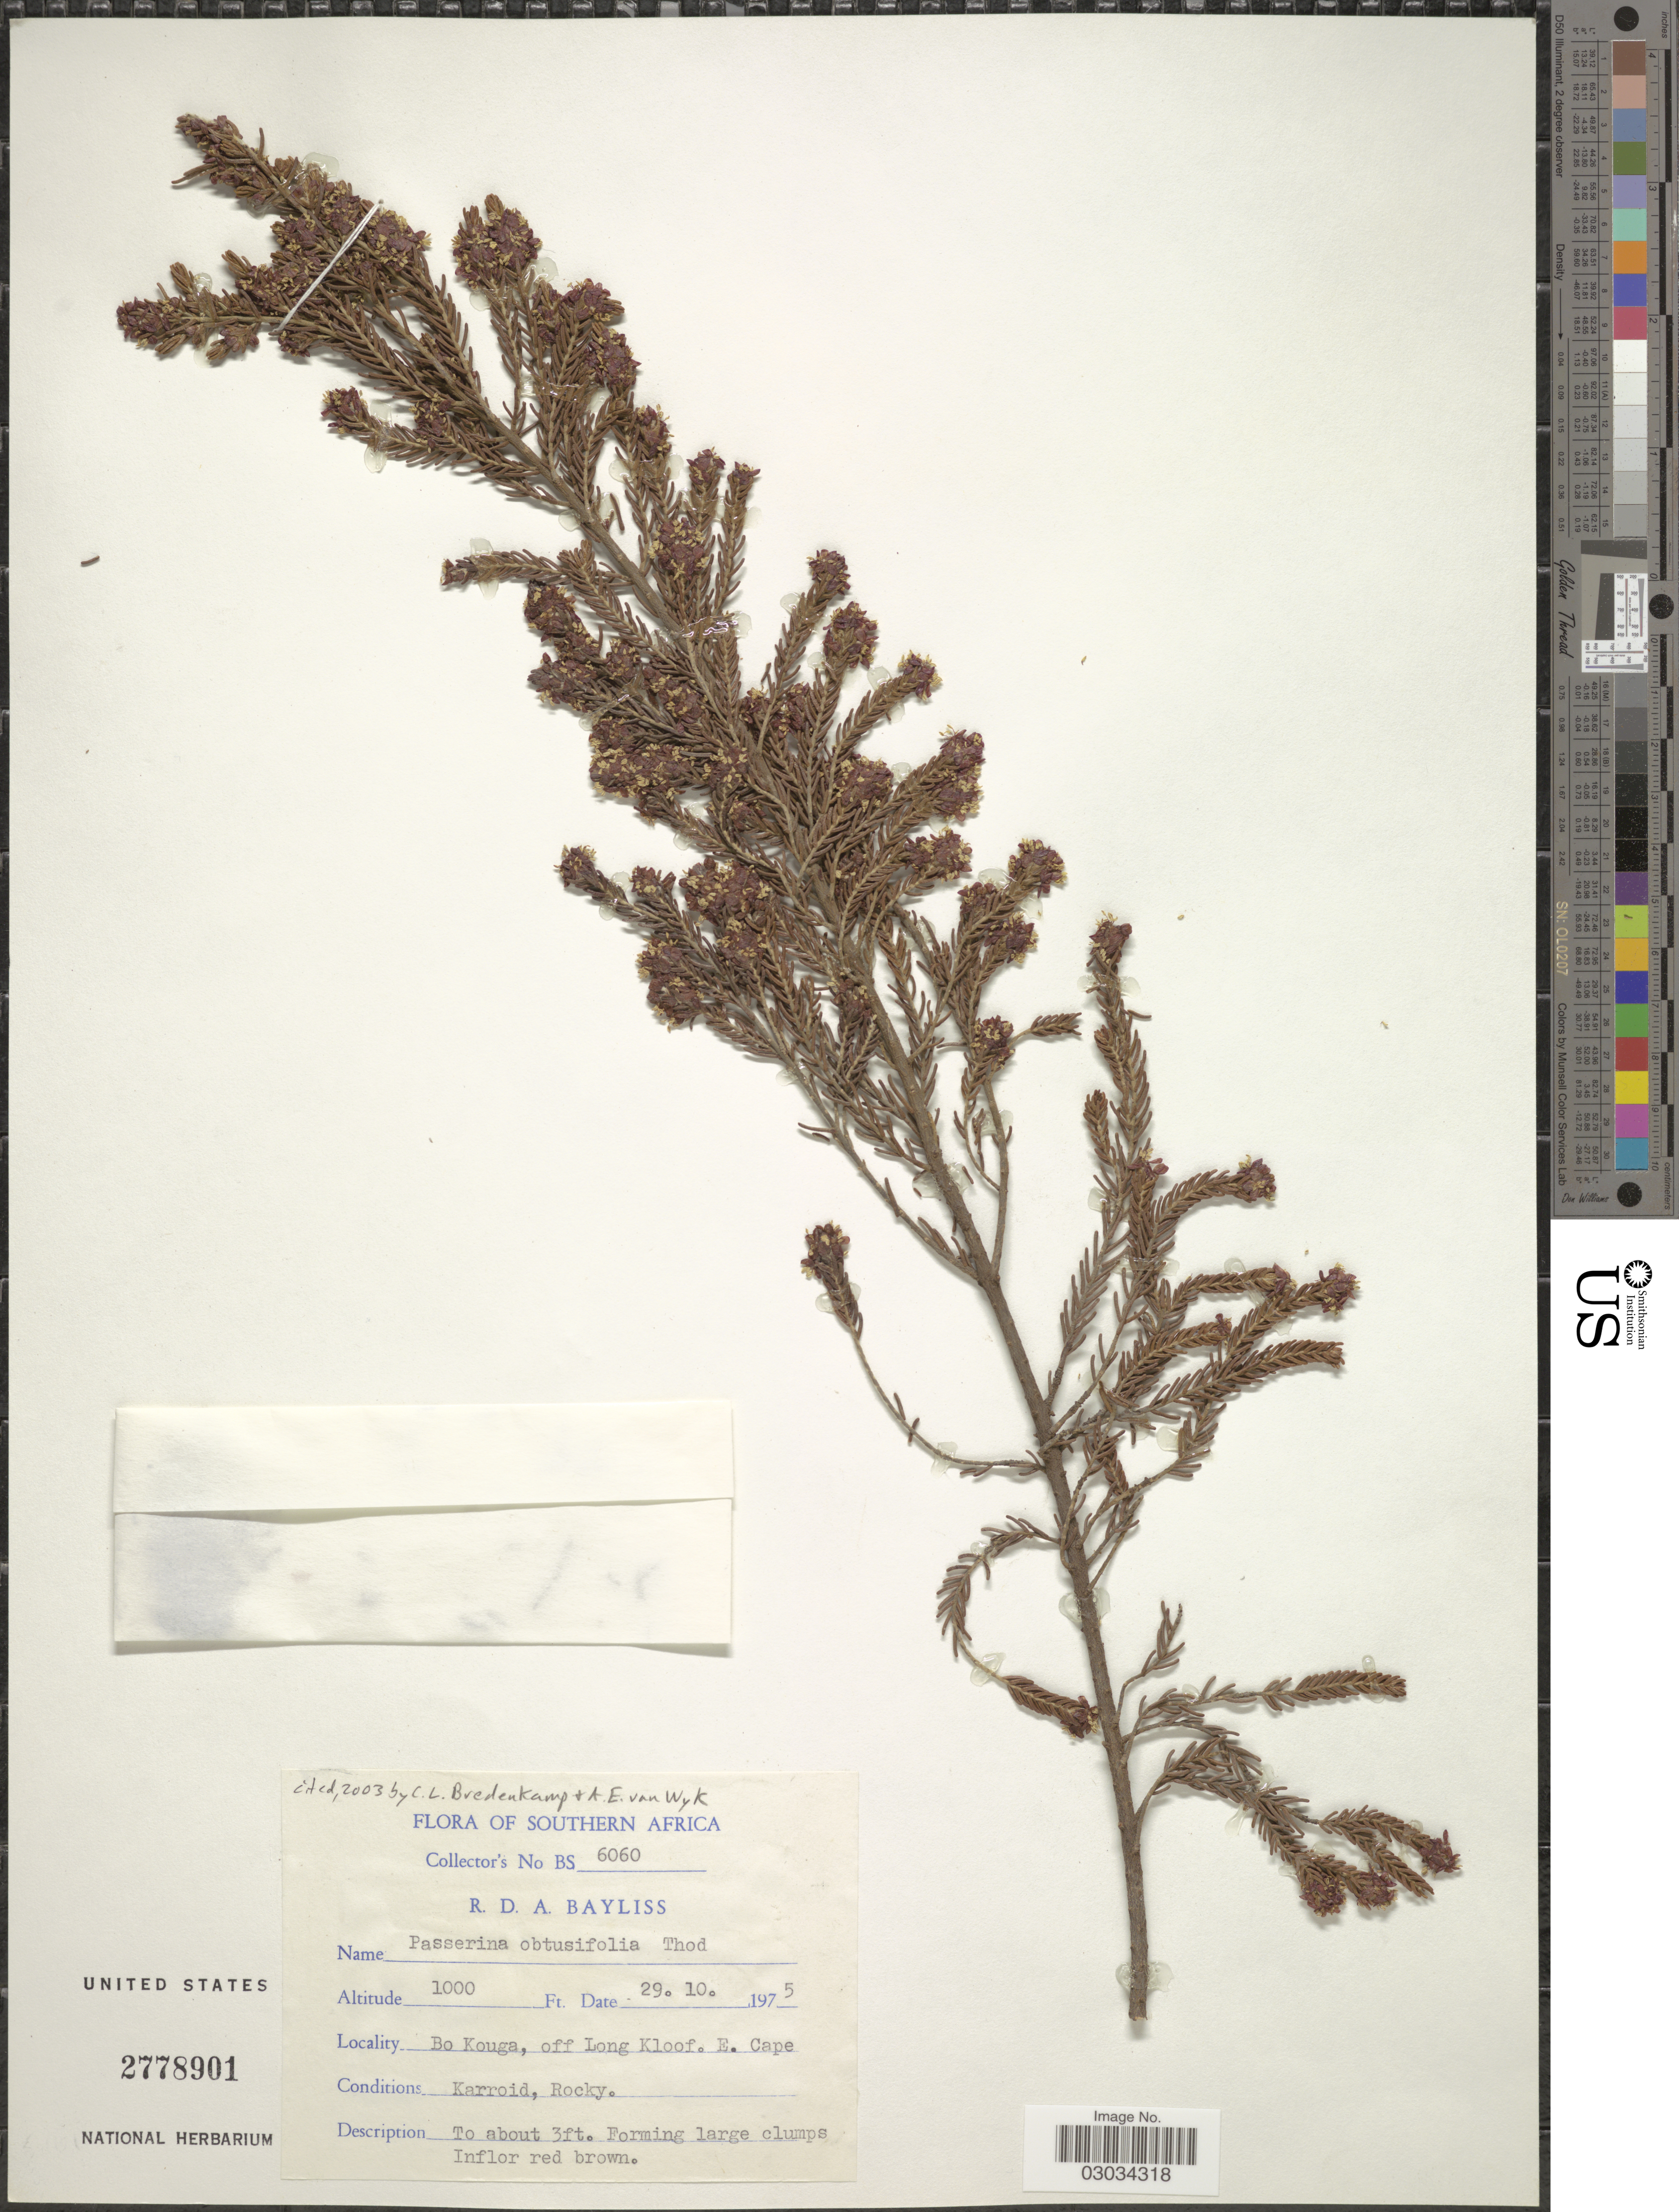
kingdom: Plantae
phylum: Tracheophyta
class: Magnoliopsida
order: Malvales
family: Thymelaeaceae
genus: Passerina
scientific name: Passerina obtusifolia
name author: Thoday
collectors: R. Bayliss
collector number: BS6060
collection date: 1975-10-29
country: South Africa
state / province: Eastern Cape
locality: Southern Africa. Bo Kouga, off Long Kloof. E. Cape.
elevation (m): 305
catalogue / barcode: US 2778901